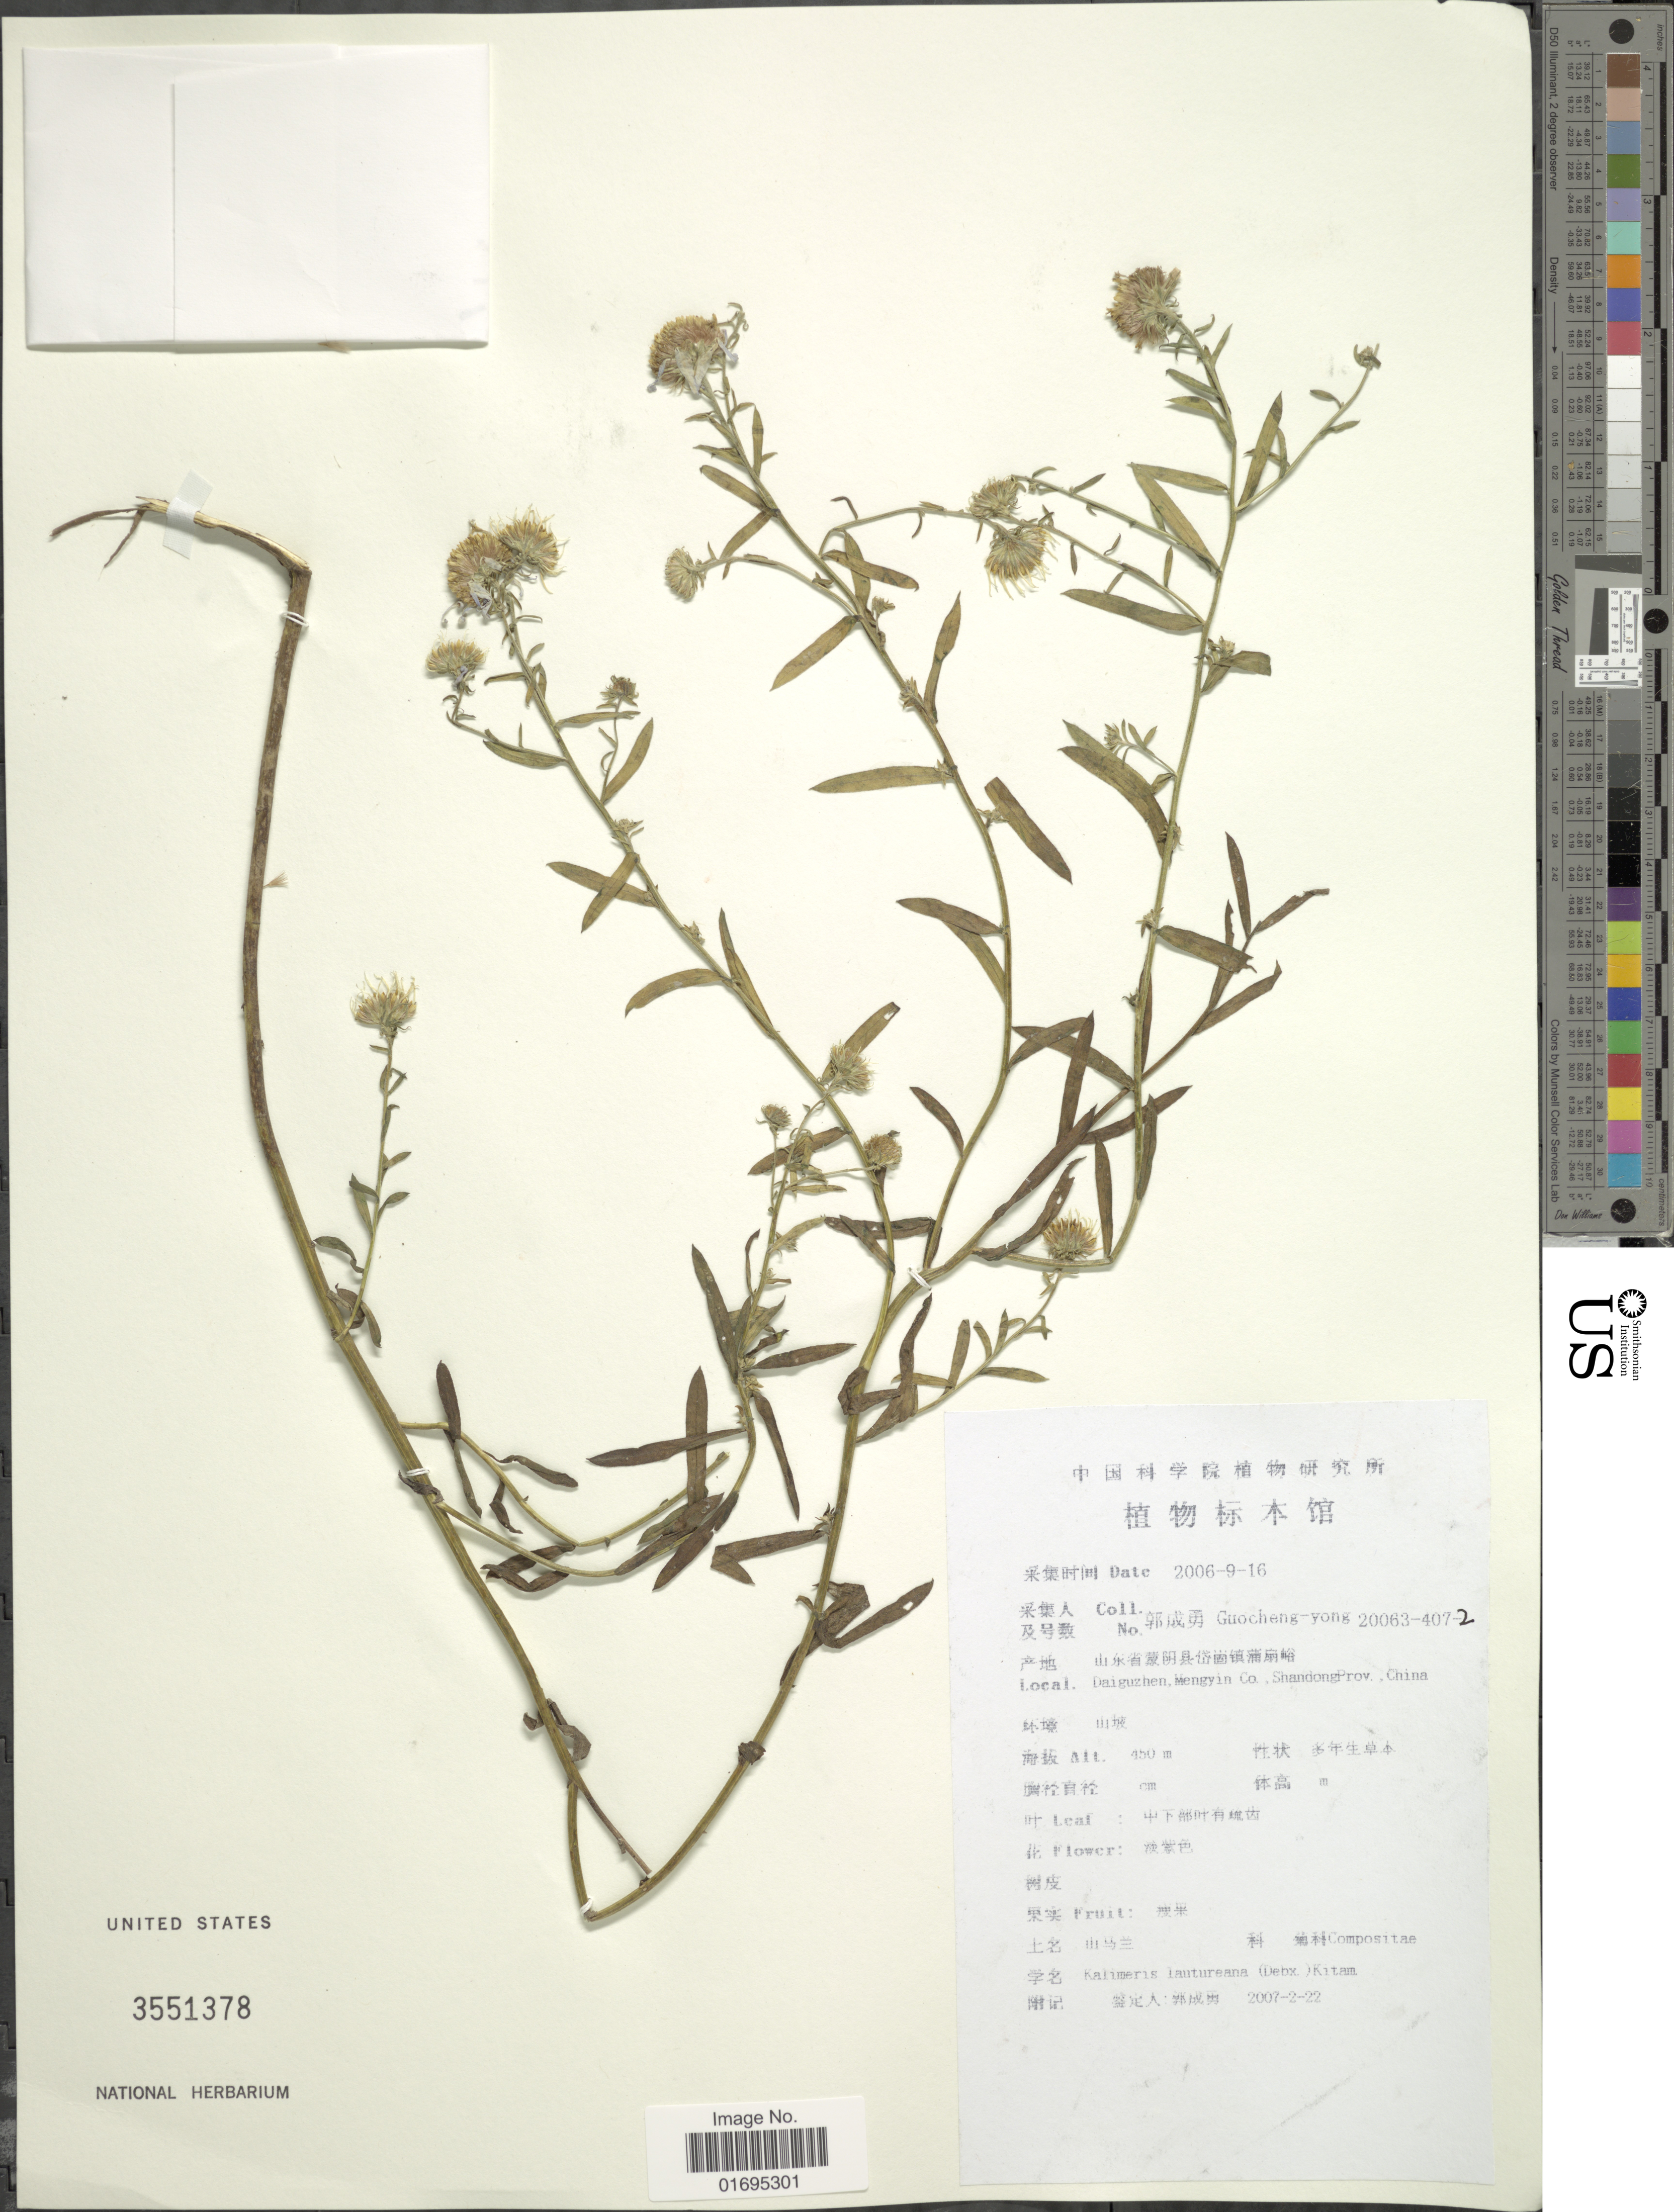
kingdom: Plantae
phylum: Tracheophyta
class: Magnoliopsida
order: Asterales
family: Asteraceae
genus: Kalimeris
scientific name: Kalimeris lautureana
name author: (Debeaux) Kitam.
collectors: Guo cheng-yong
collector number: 20063-407-2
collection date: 2006-09-16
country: China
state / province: Shandong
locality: Daiguzhen, Mengyin Co., Shandong Prov.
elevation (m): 450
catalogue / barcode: US 3551378